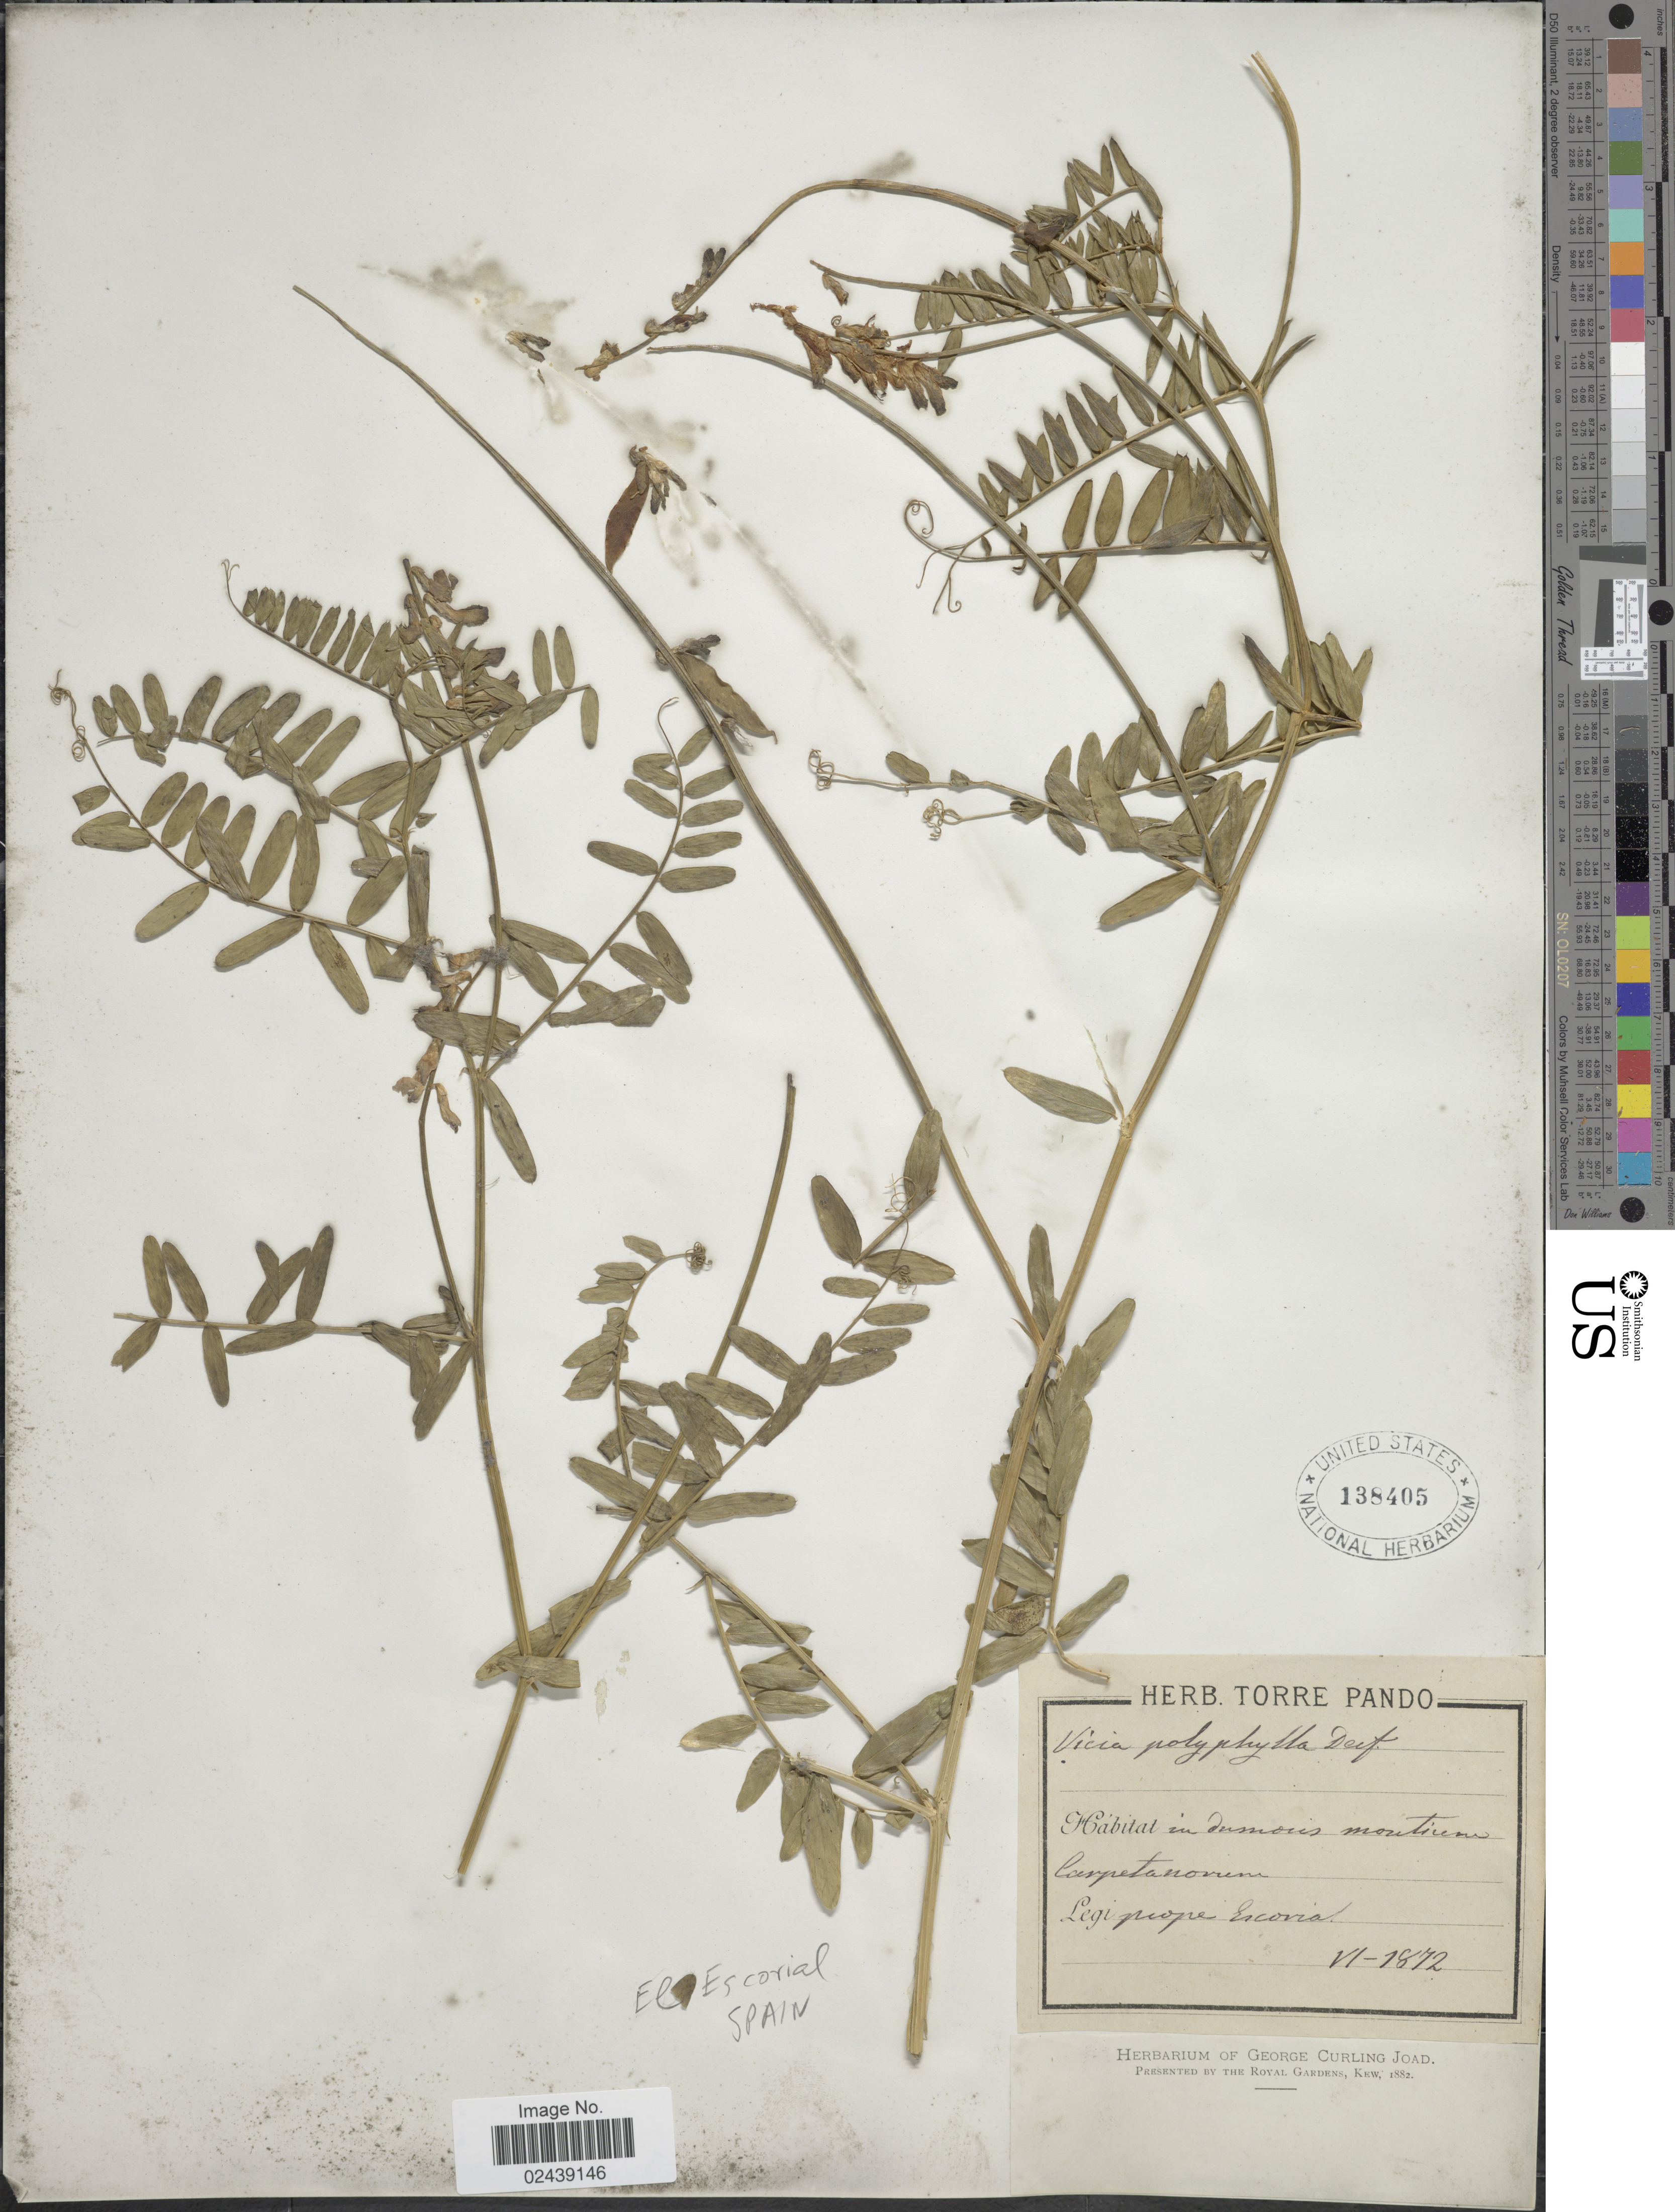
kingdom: Plantae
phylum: Tracheophyta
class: Magnoliopsida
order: Fabales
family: Fabaceae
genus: Vicia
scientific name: Vicia polyphylla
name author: Desf.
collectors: Ex herb. Pando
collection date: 1872-06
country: Spain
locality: In dumons montiene Carpetanovien. Prope Escoral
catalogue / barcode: US 138405